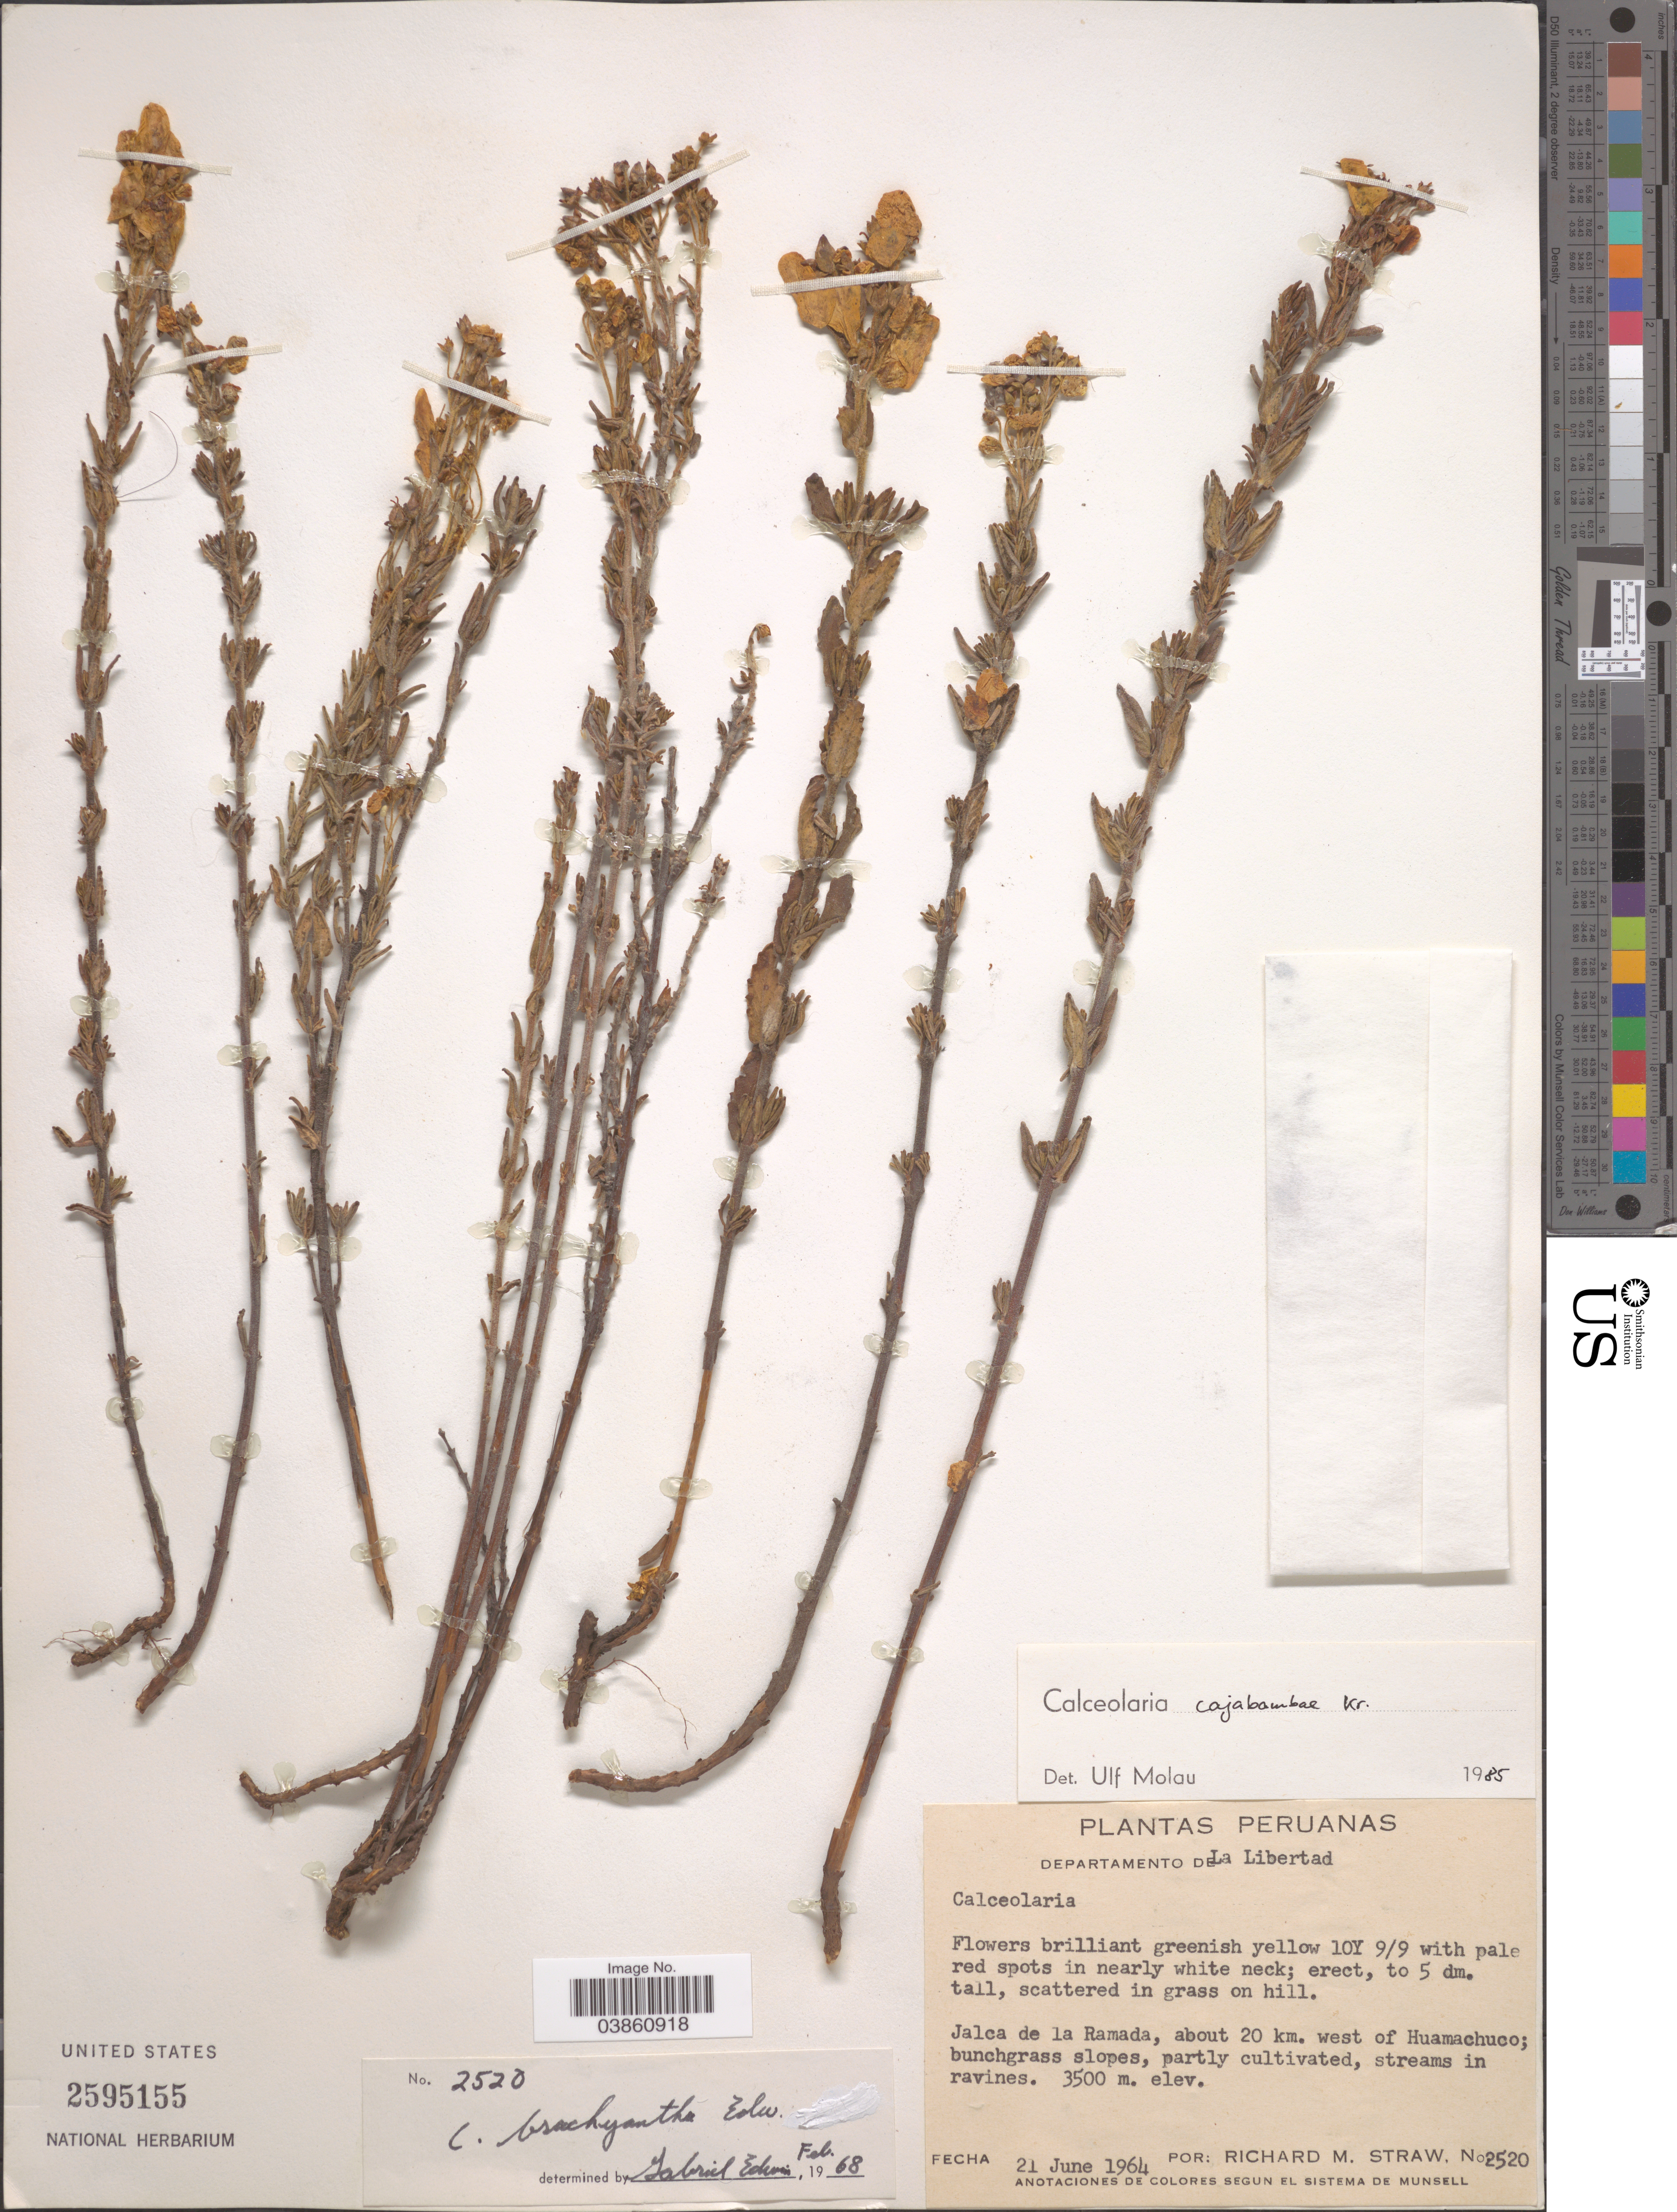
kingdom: Plantae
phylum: Tracheophyta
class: Magnoliopsida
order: Lamiales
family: Calceolariaceae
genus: Calceolaria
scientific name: Calceolaria cajabambae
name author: Kraenzl.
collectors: R. M. Straw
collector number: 2520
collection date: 1964-06-21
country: Peru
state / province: La Libertad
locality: Departamento de La Libertad. Jalca de la Ramada, about 20 km. west of Huamachuco.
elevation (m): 3500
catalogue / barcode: US 2595155